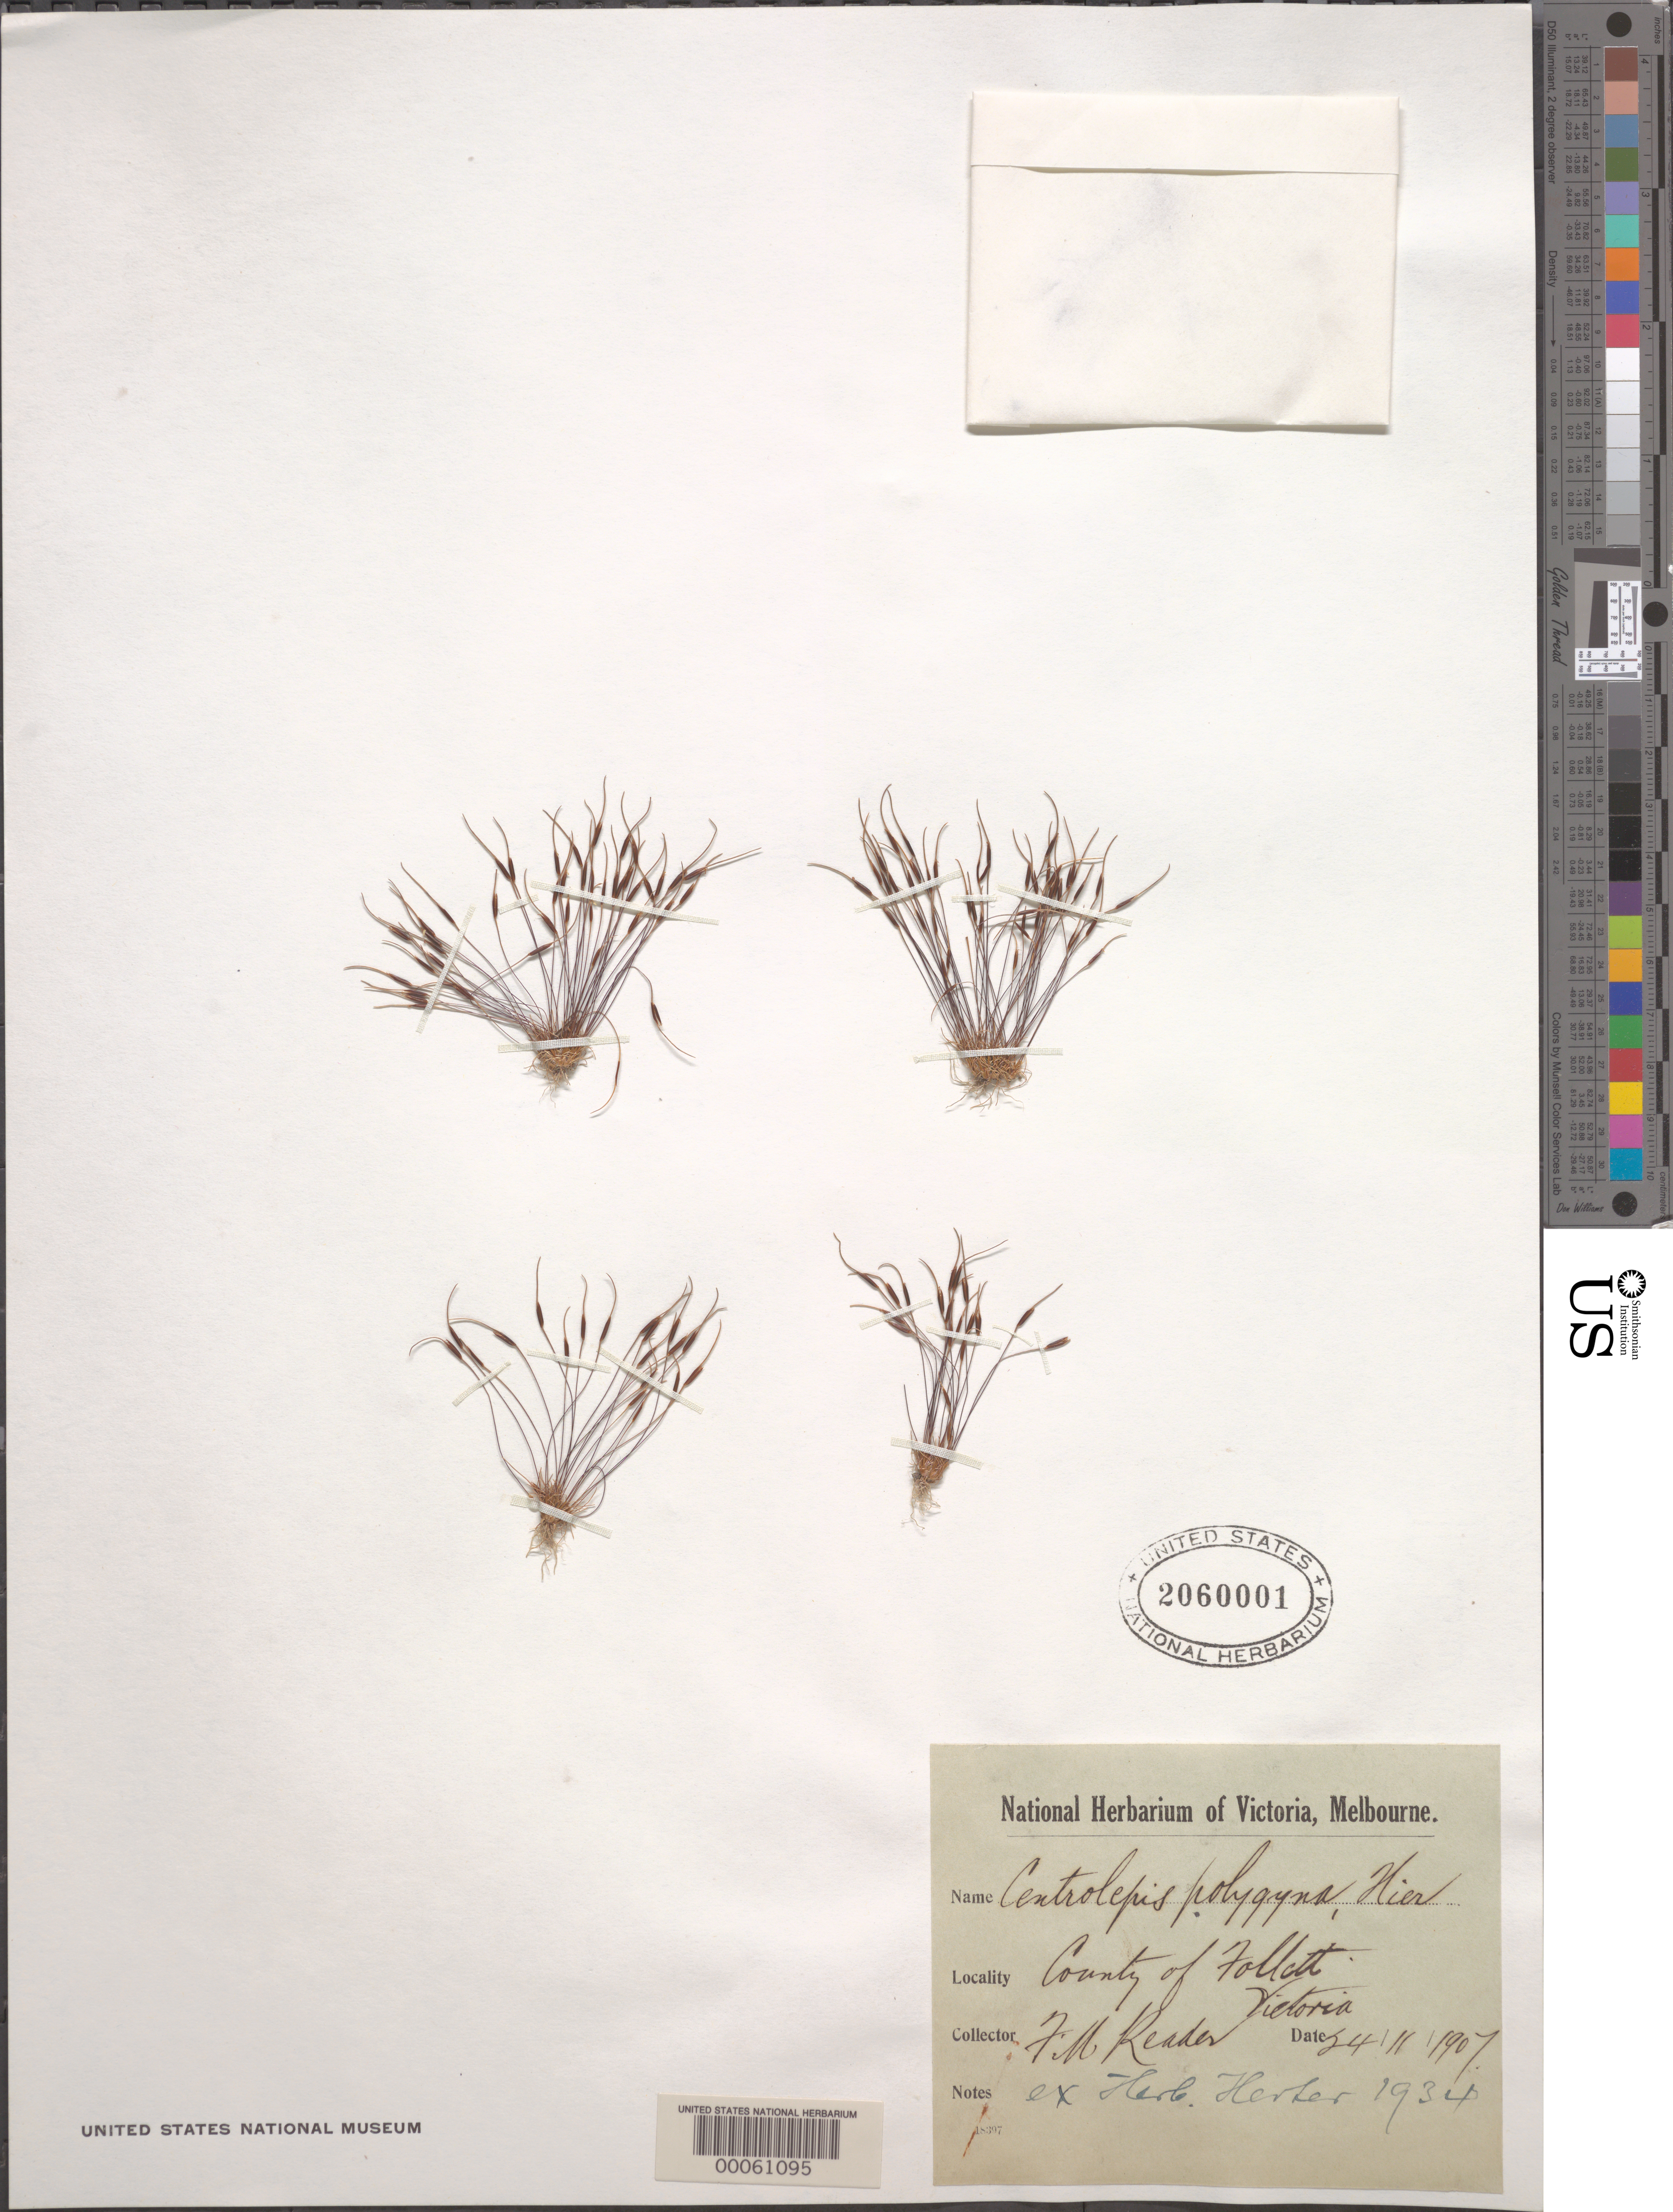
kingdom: Plantae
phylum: Tracheophyta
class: Liliopsida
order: Poales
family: Restionaceae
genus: Centrolepis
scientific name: Centrolepis polygyna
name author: (R. Br.) Hieron.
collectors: R. Reader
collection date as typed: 24 Nov 1907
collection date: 1907-11-24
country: Australia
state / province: Victoria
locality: County of follet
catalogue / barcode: US 2060001